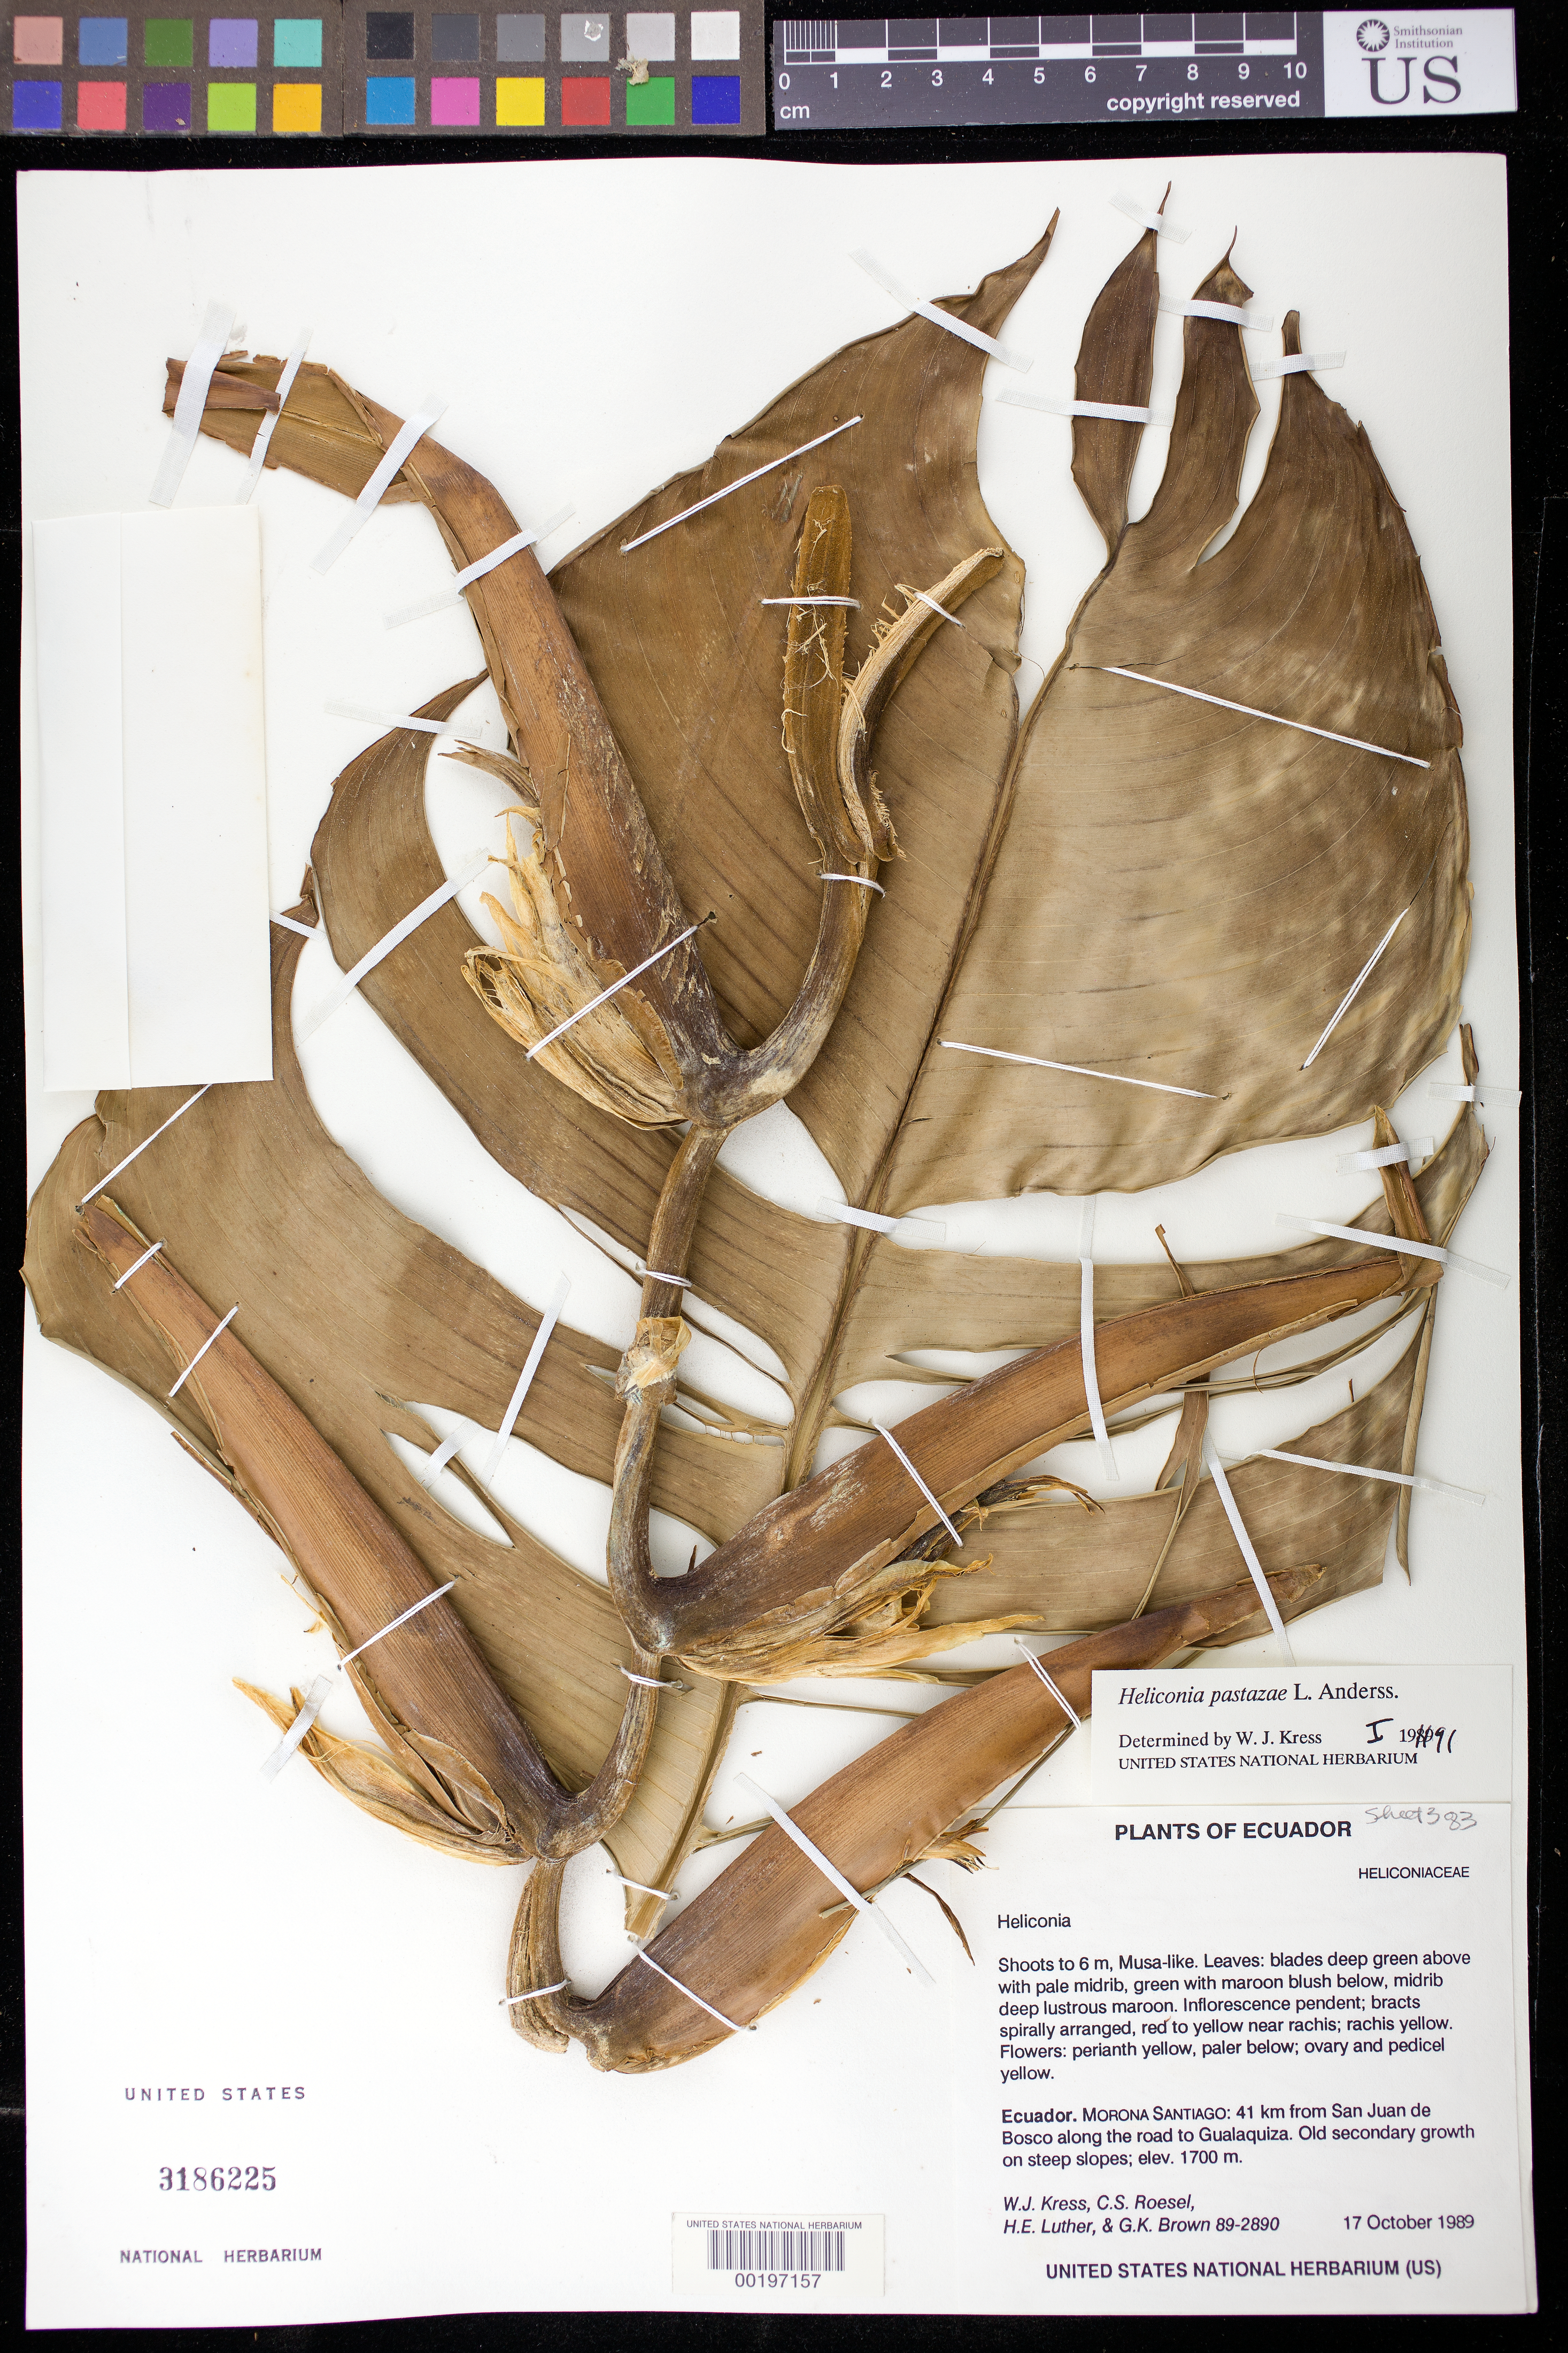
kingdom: Plantae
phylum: Tracheophyta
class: Liliopsida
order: Zingiberales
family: Heliconiaceae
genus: Heliconia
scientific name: Heliconia pastazae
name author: L. Andersson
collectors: W. J. Kress, C. S. Roesel, Harry E. Luther & G. K. Brown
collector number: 89-2890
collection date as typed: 17 Oct 1989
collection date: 1989-10-17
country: Ecuador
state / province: Morona-Santiago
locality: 41 km from San Juan de bosco along the road to Gualaquiza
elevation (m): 1700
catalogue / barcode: US 3186225